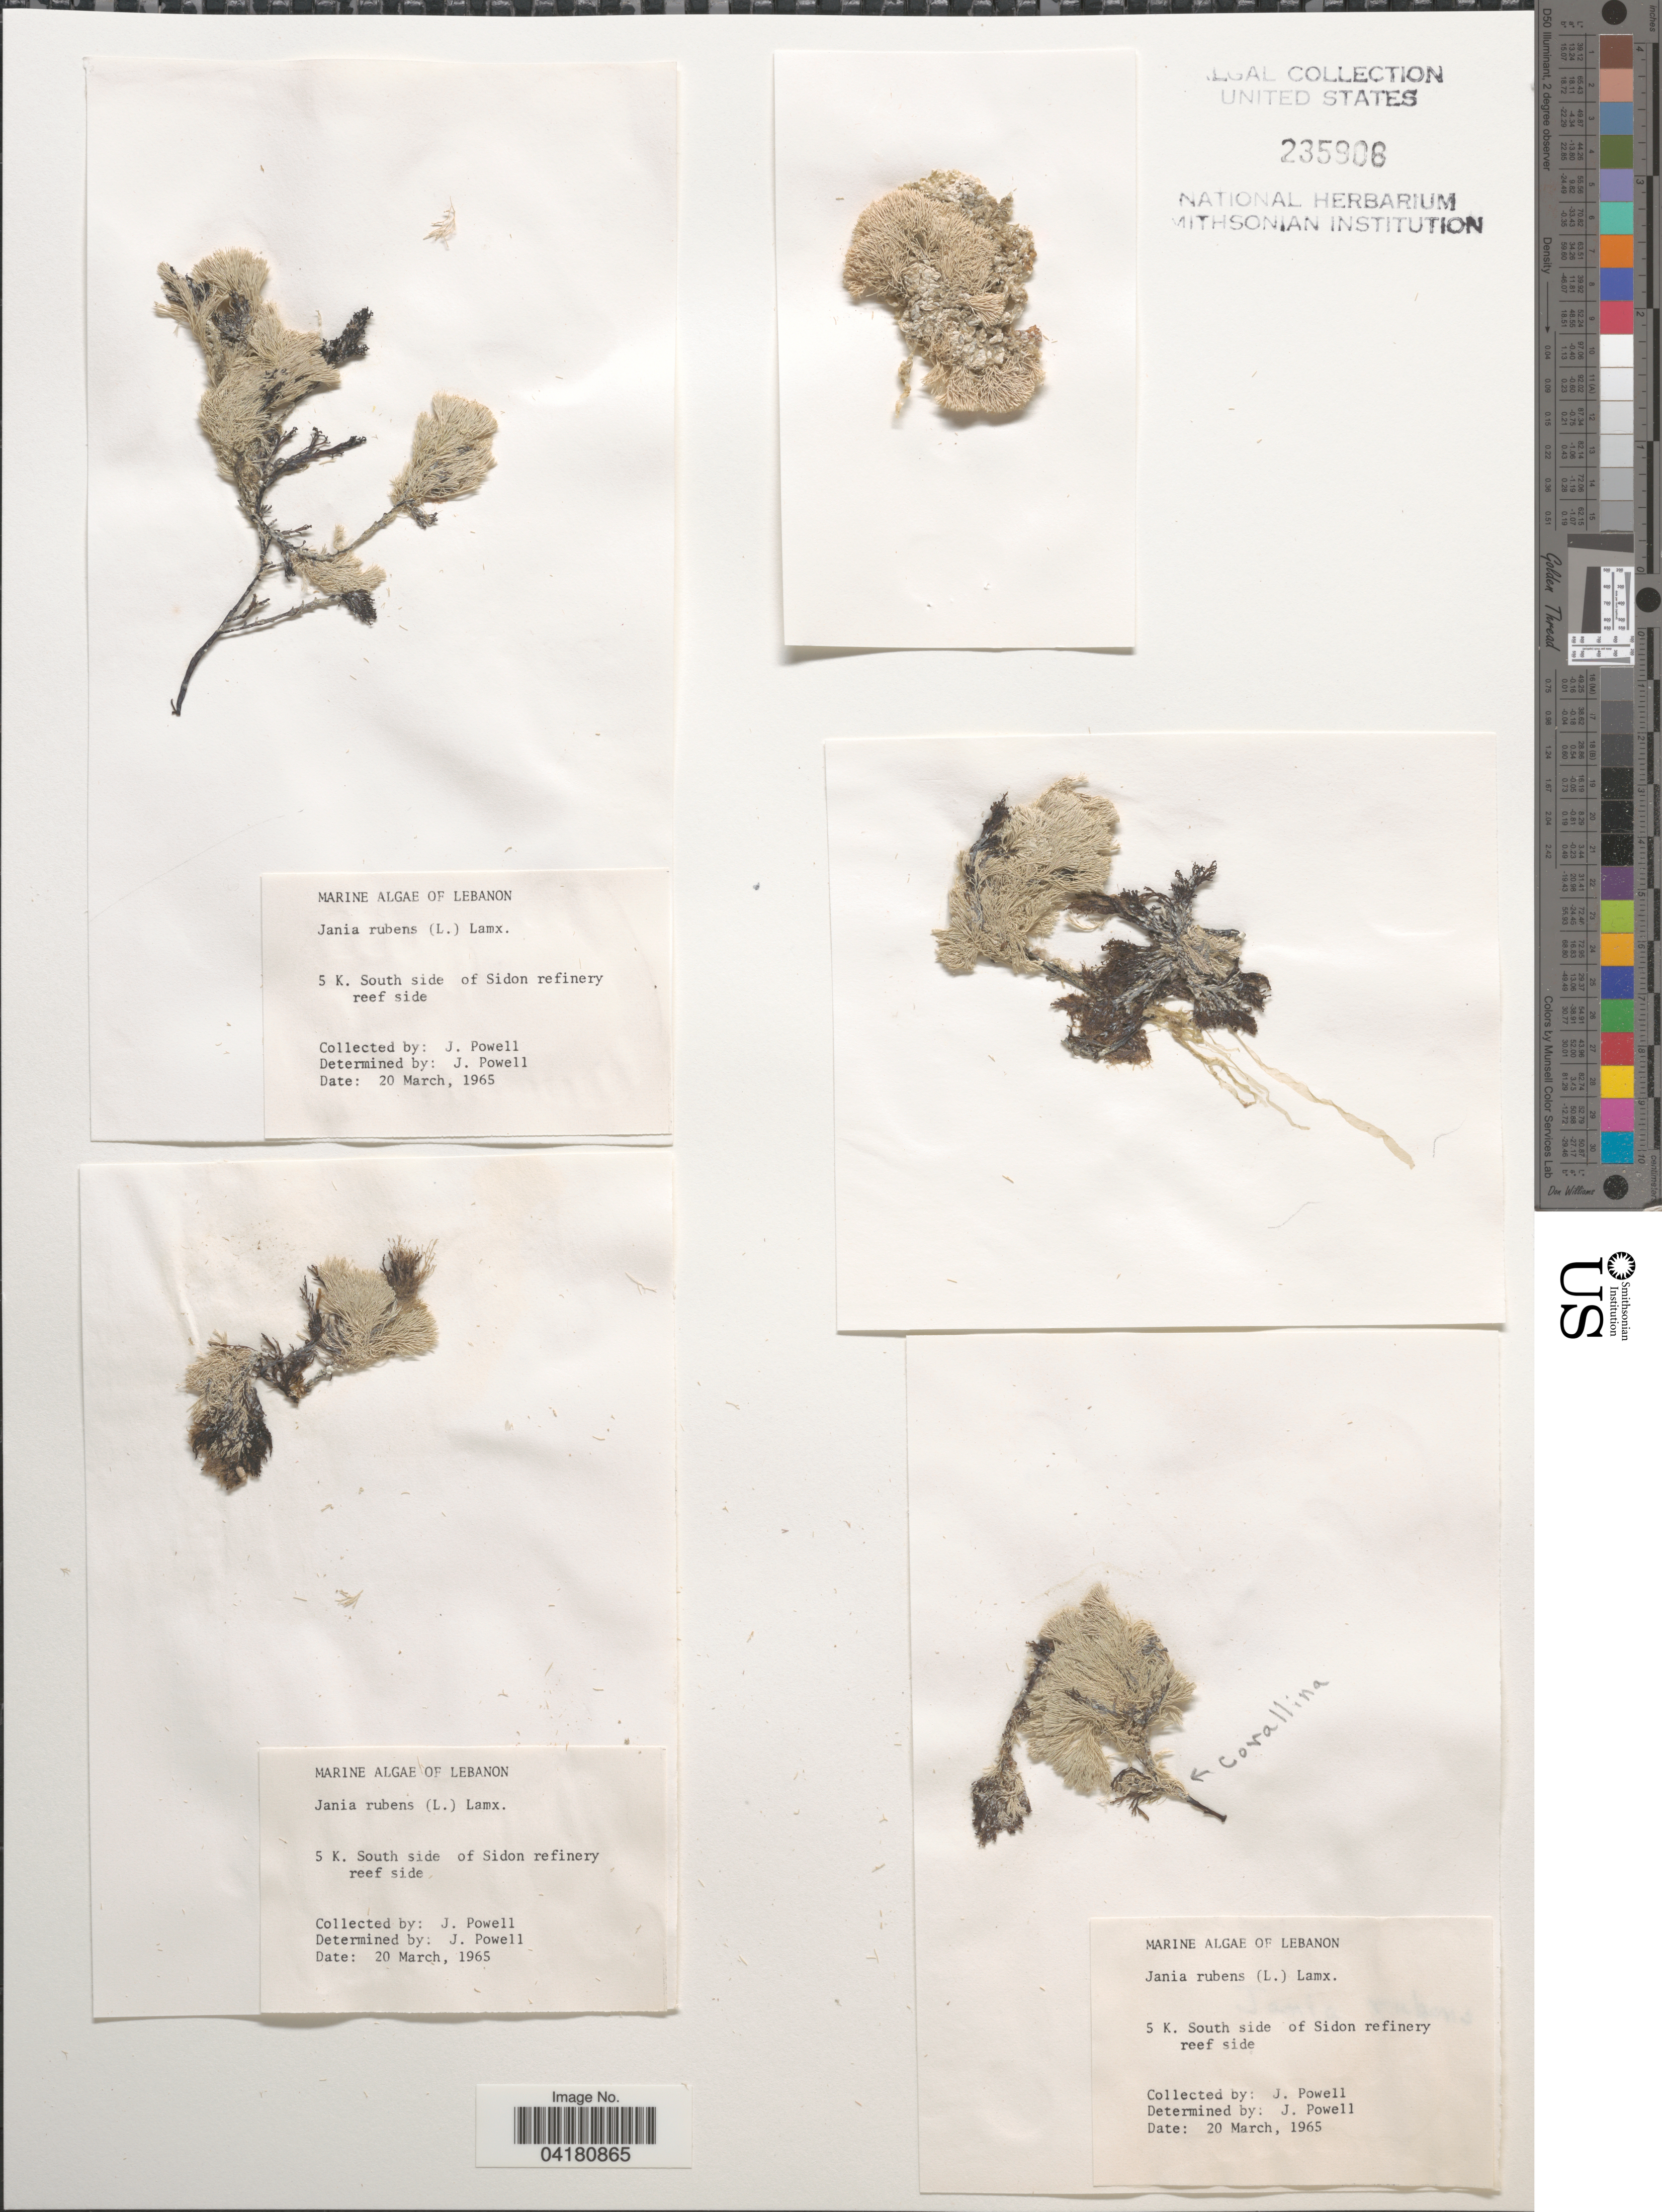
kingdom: Plantae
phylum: Rhodophyta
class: Florideophyceae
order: Corallinales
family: Corallinaceae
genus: Jania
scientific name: Jania rubens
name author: (L.) J.V.Lamouroux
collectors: J. Powell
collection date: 1965-03-20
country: Lebanon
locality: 5 K. South side of Sidon Refinery reef side.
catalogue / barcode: US 235906